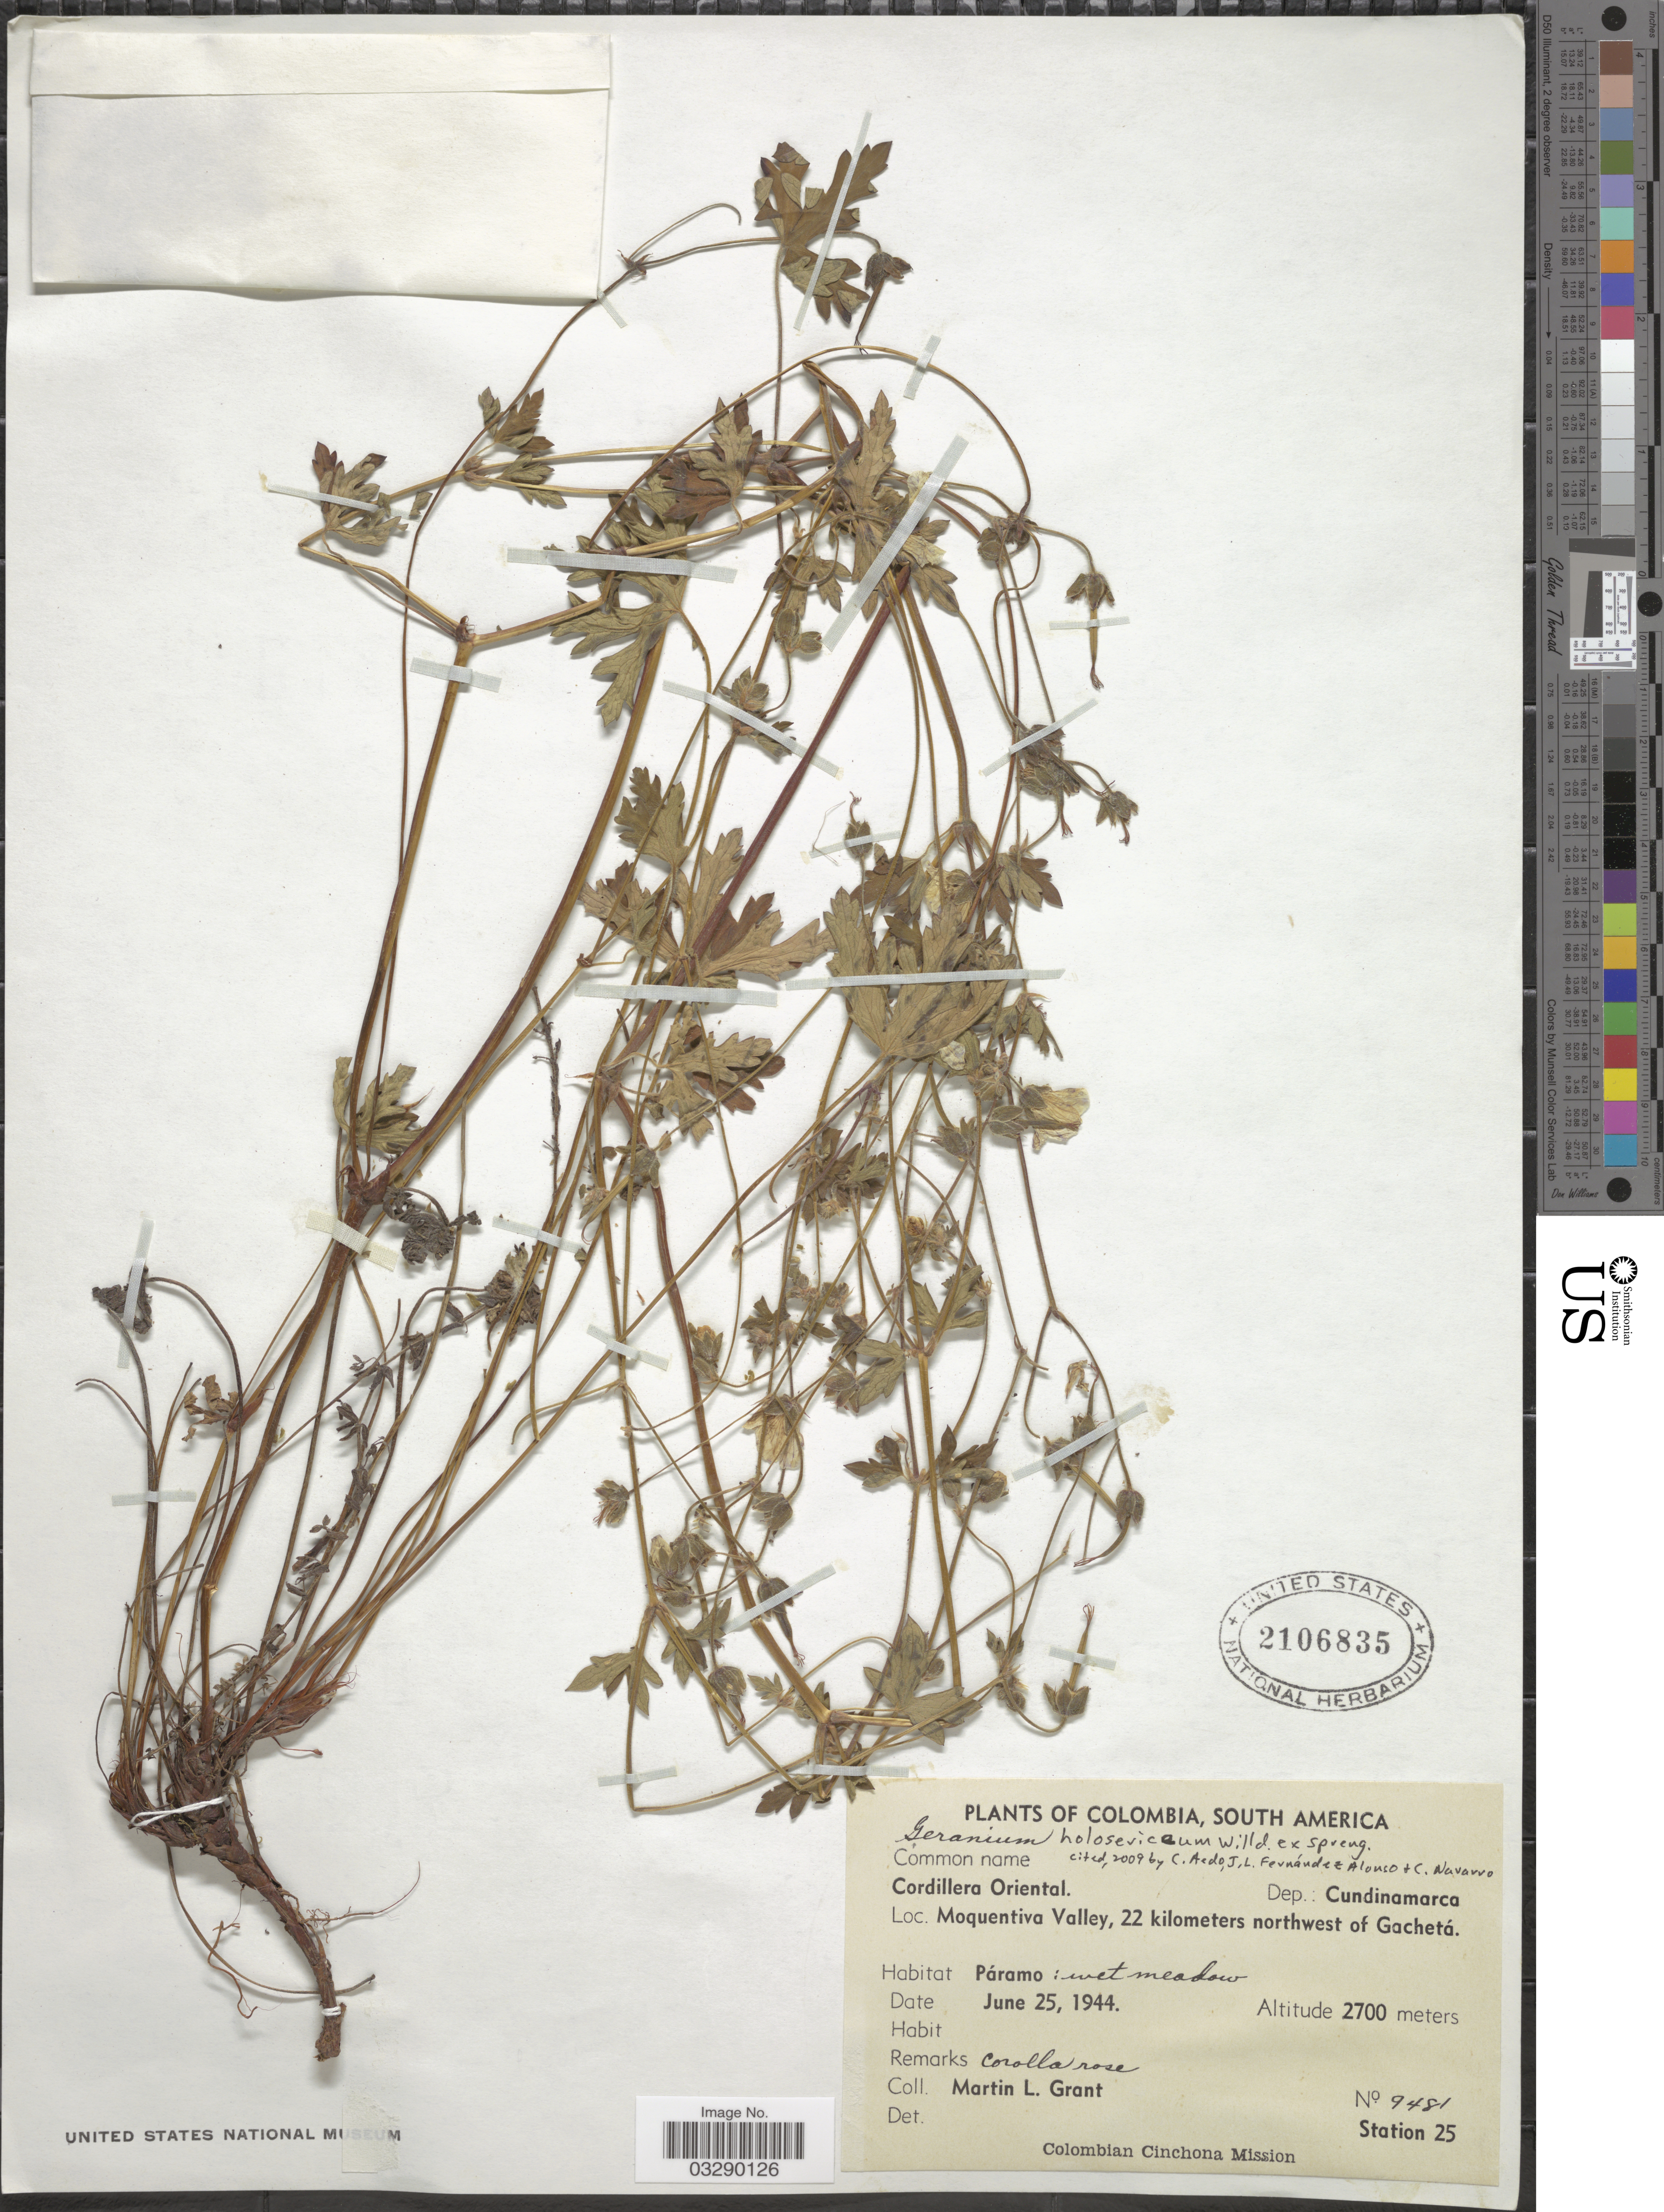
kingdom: Plantae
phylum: Tracheophyta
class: Magnoliopsida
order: Geraniales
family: Geraniaceae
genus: Geranium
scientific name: Geranium holosericeum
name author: Willd. ex Spreng.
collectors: M. L. Grant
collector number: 9481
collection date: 1944-06-25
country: Colombia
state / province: Cundinamarca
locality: Cordillera Oriental. Dep.: Cundinamarca. Monquentiva Valley, 22 kilometers northwest of Gachetá. Station [unsure placement] 25 [unsure placement].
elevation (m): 2700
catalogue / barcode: US 2106835